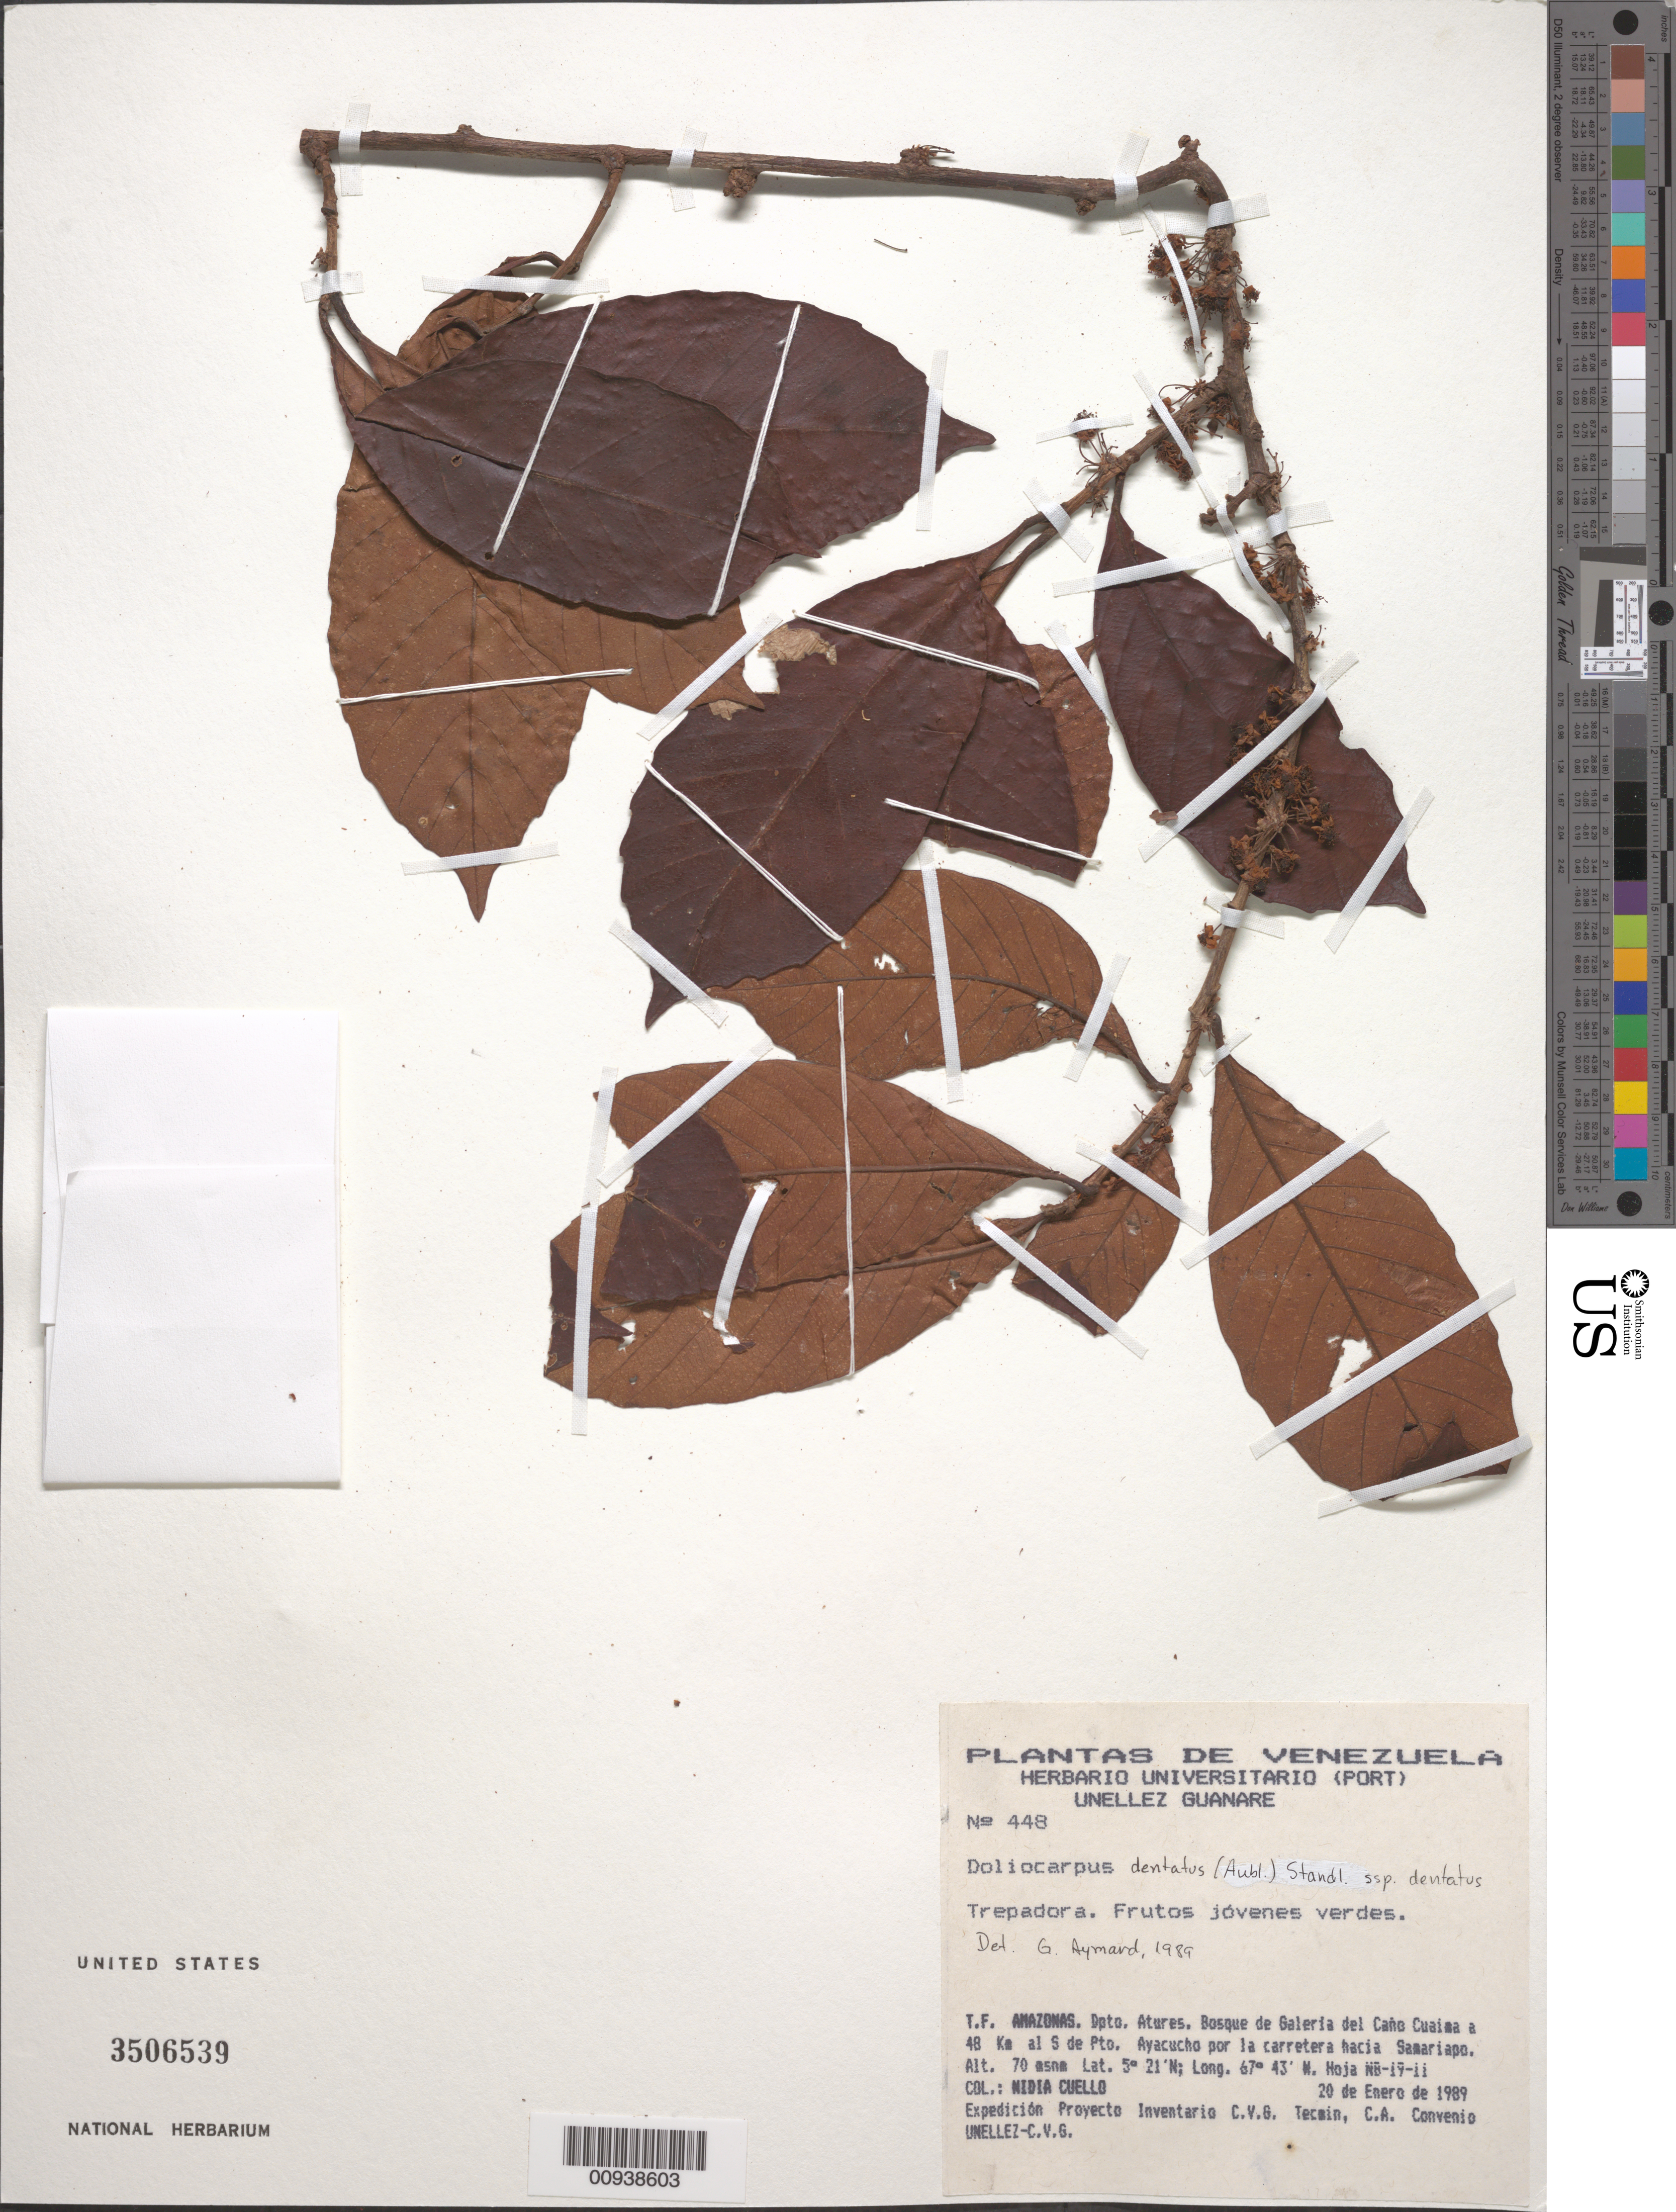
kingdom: Plantae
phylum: Tracheophyta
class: Magnoliopsida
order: Dilleniales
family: Dilleniaceae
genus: Doliocarpus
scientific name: Doliocarpus dentatus subsp. dentatus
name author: (Aubl.) Standl.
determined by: Aymard C., G. A., (PORT), Univ. Nac. Exp. de los Llanos Ezequiel Zamora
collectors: N. L. Cuello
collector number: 448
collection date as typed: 20-Jan-89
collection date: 1989-01-20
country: Venezuela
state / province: Amazonas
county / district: Atures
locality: Caño Cuaima a 48 km S Pto. Ayacucho por la carretera hacia Samariapo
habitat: Gallery forest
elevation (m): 70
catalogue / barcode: US 3506539